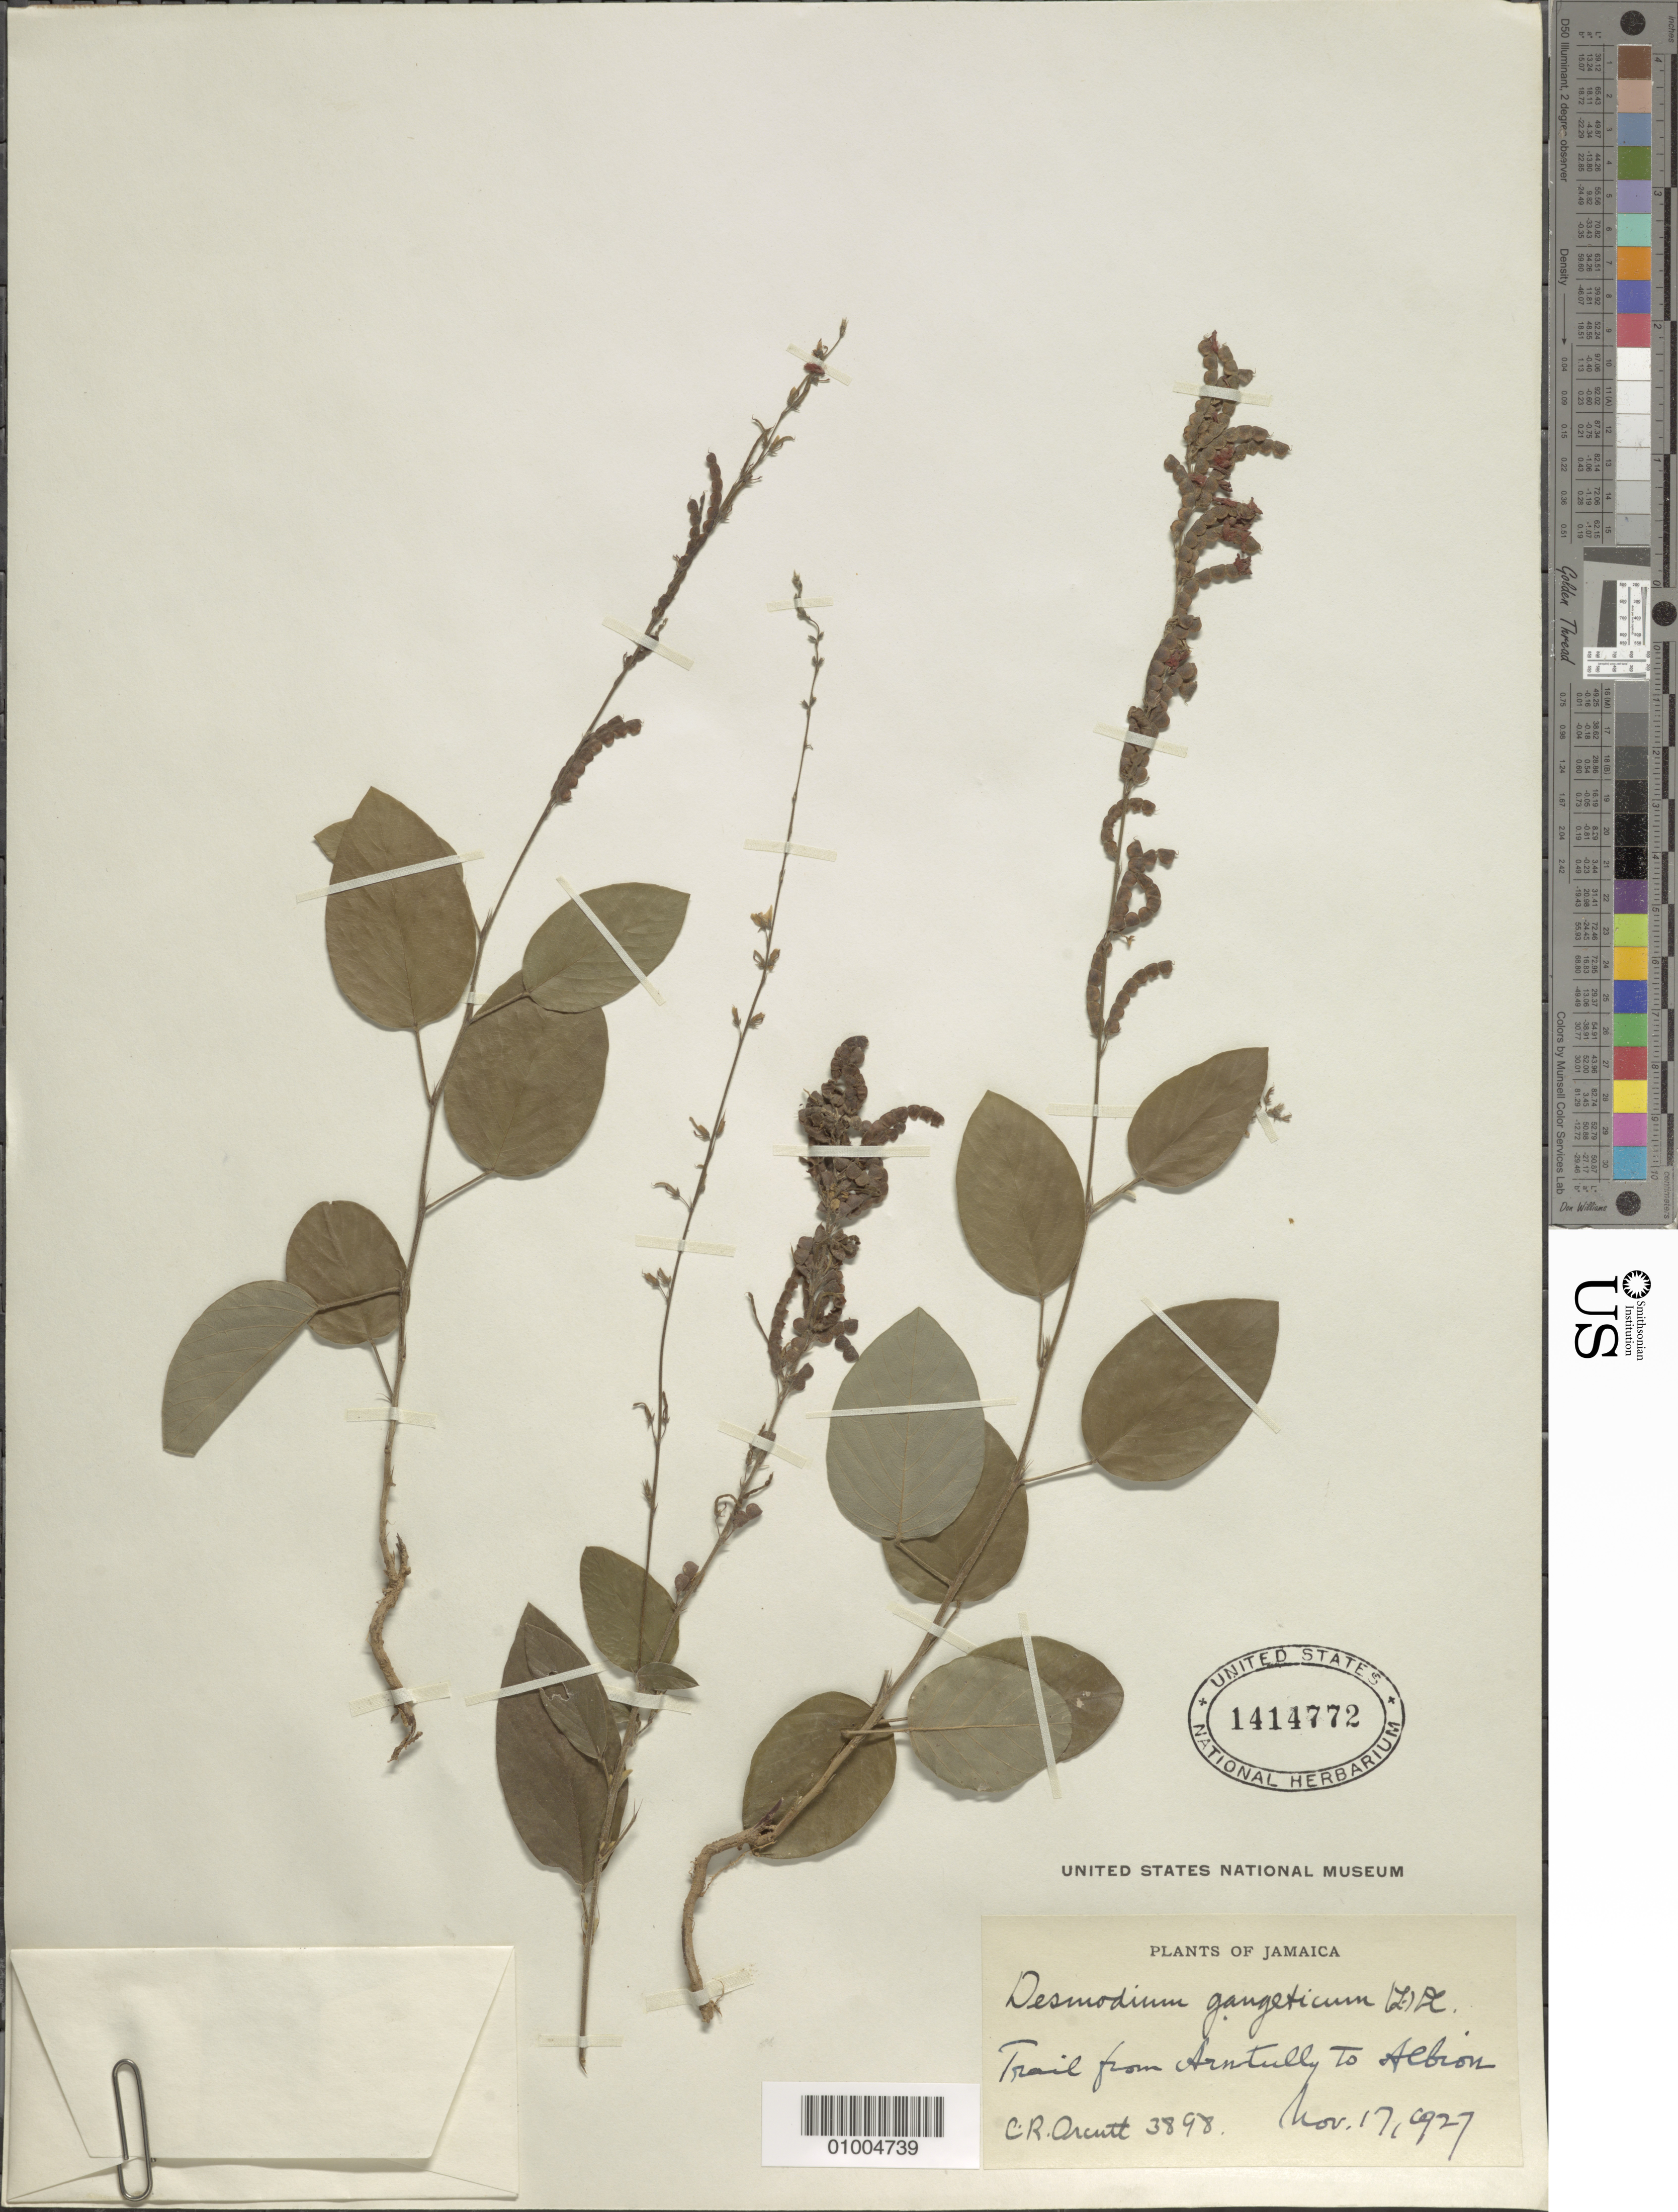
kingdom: Plantae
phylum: Tracheophyta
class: Magnoliopsida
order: Fabales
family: Fabaceae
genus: Desmodium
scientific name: Desmodium gangeticum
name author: (L.) DC.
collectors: C. R. Orcutt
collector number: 3898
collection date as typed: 17 Nov 1927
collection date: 1927-11-17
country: Jamaica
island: Jamaica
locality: Trail from Arntully to Aebrin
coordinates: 0 N, 0 E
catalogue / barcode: US 1414772